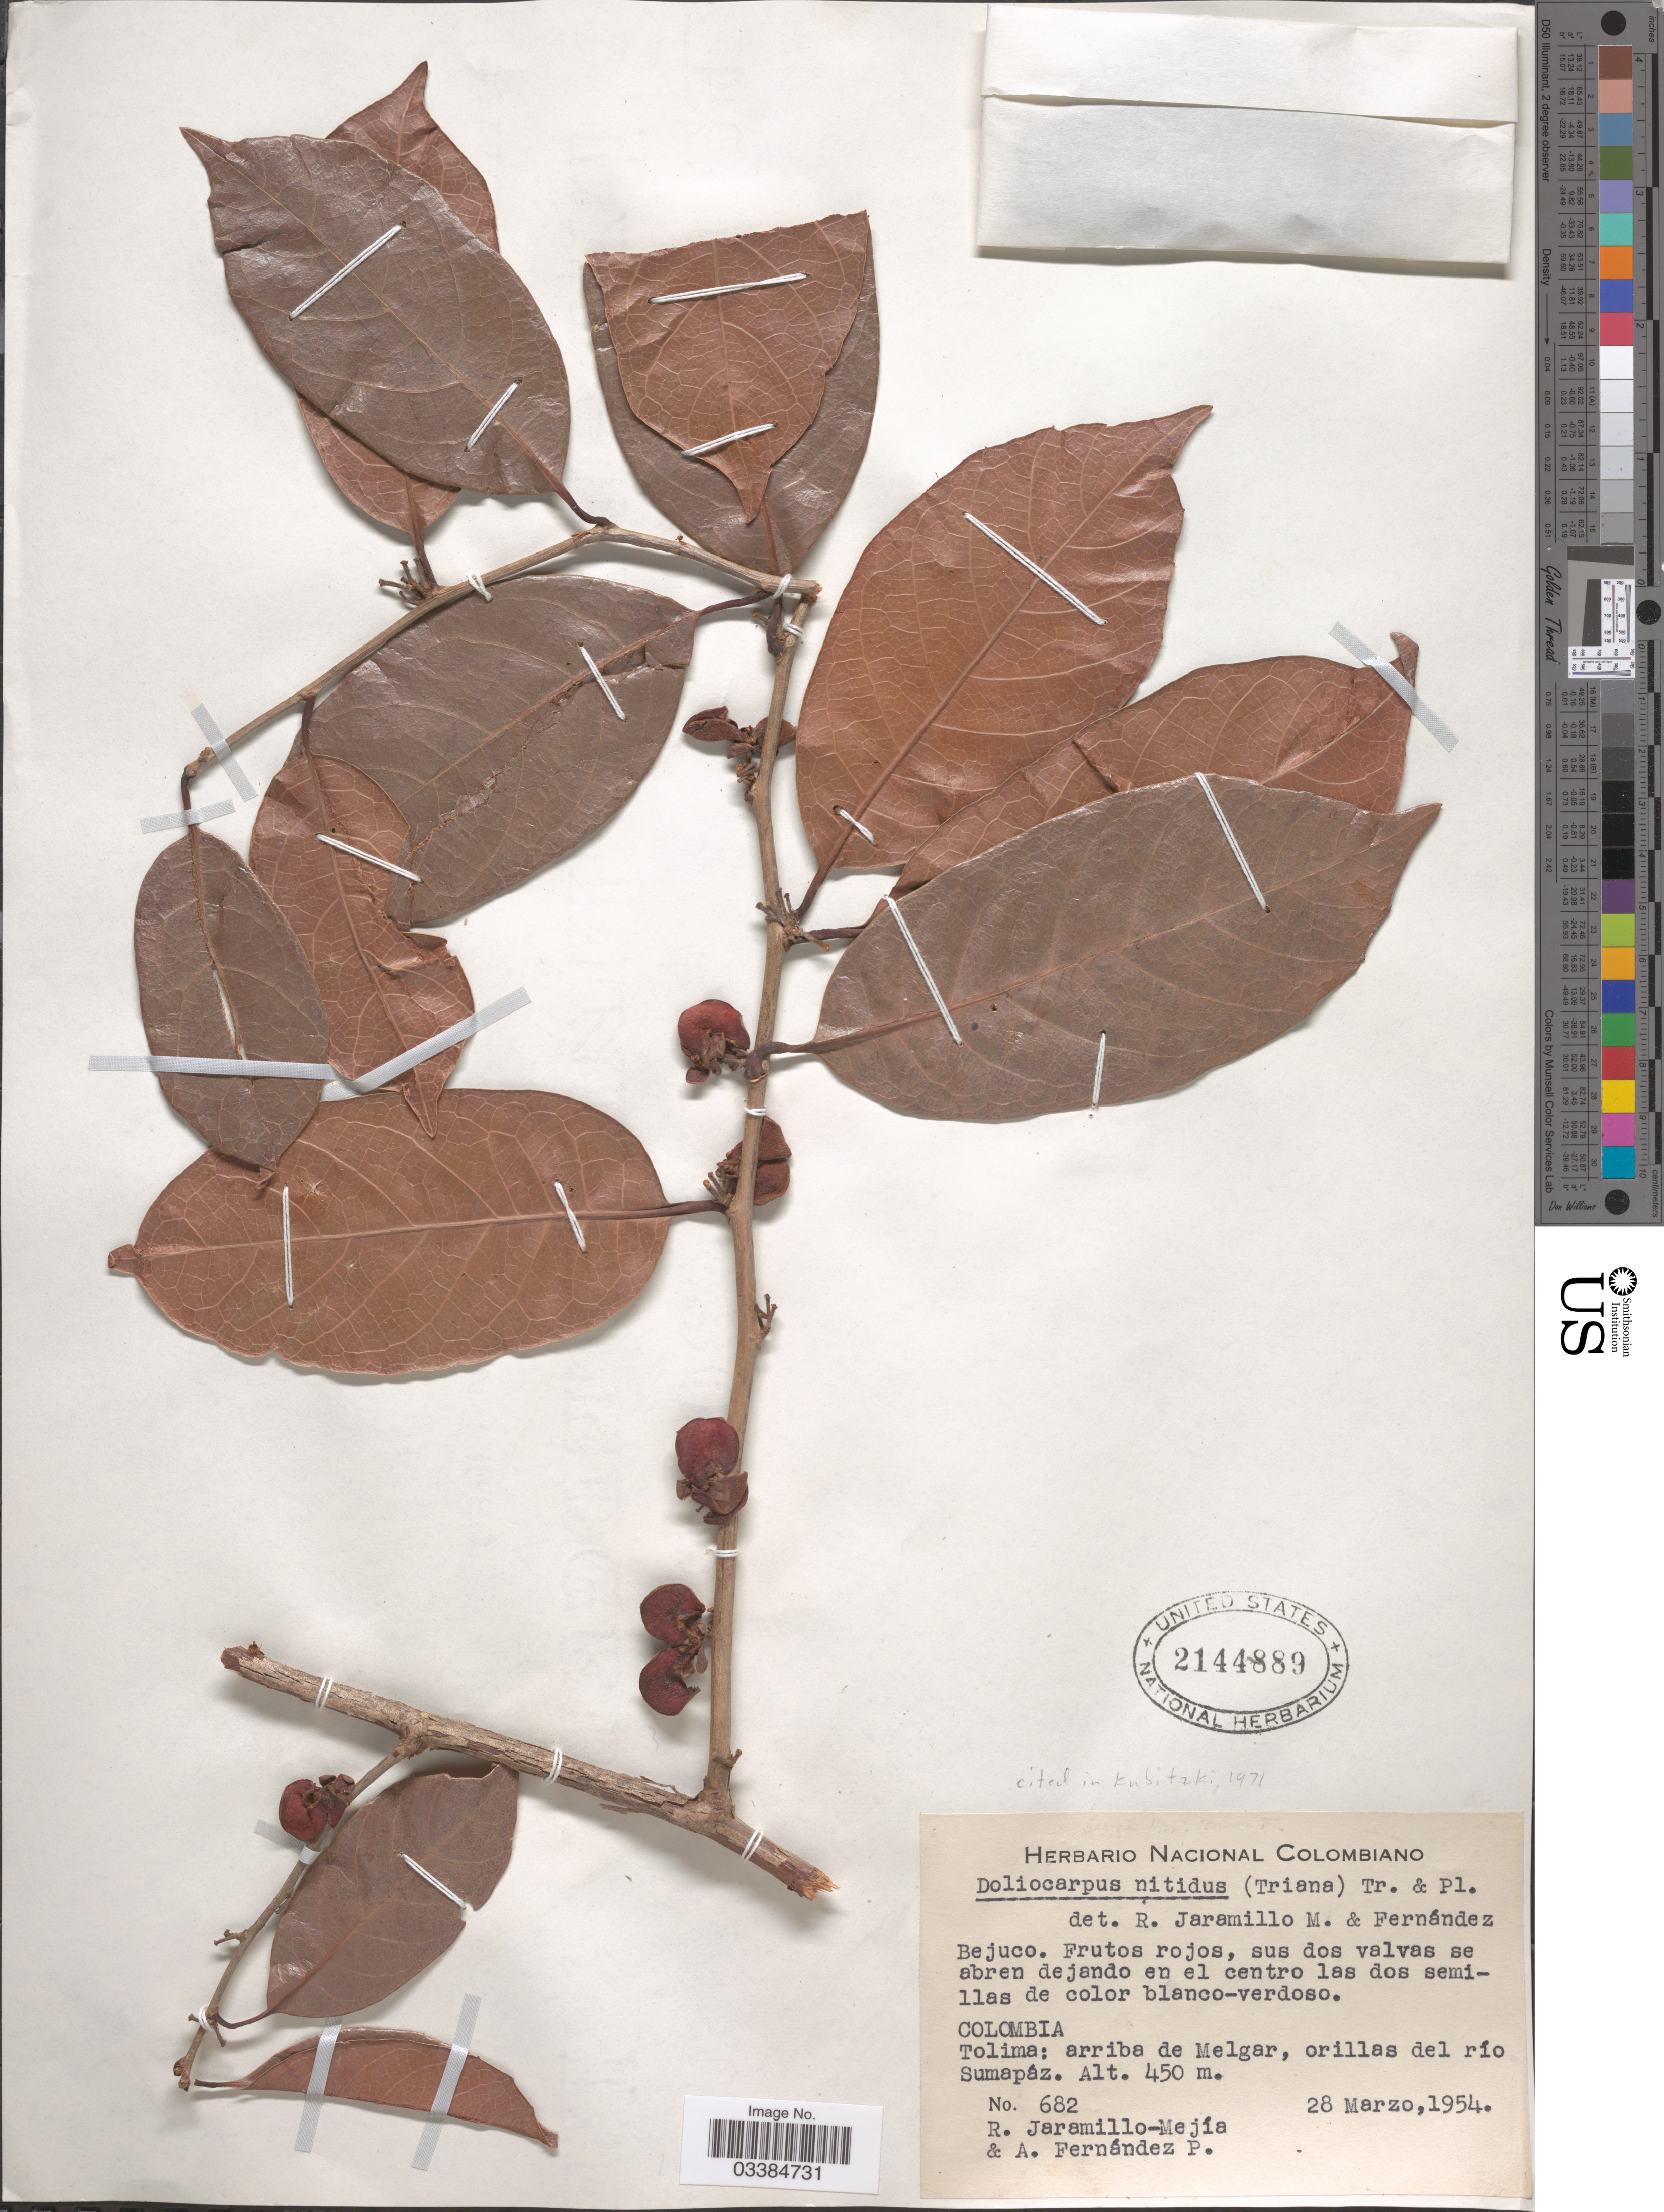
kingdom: Plantae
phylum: Tracheophyta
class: Magnoliopsida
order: Dilleniales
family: Dilleniaceae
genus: Doliocarpus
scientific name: Doliocarpus nitidus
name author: (Triana) Triana & Planch.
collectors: R. Jaramillo M. & A. Fernández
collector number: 682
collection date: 1954-03-28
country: Colombia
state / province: Tolima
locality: Arriba de Melgar, orillas del río Sumapáz.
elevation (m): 450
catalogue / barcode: US 2144889